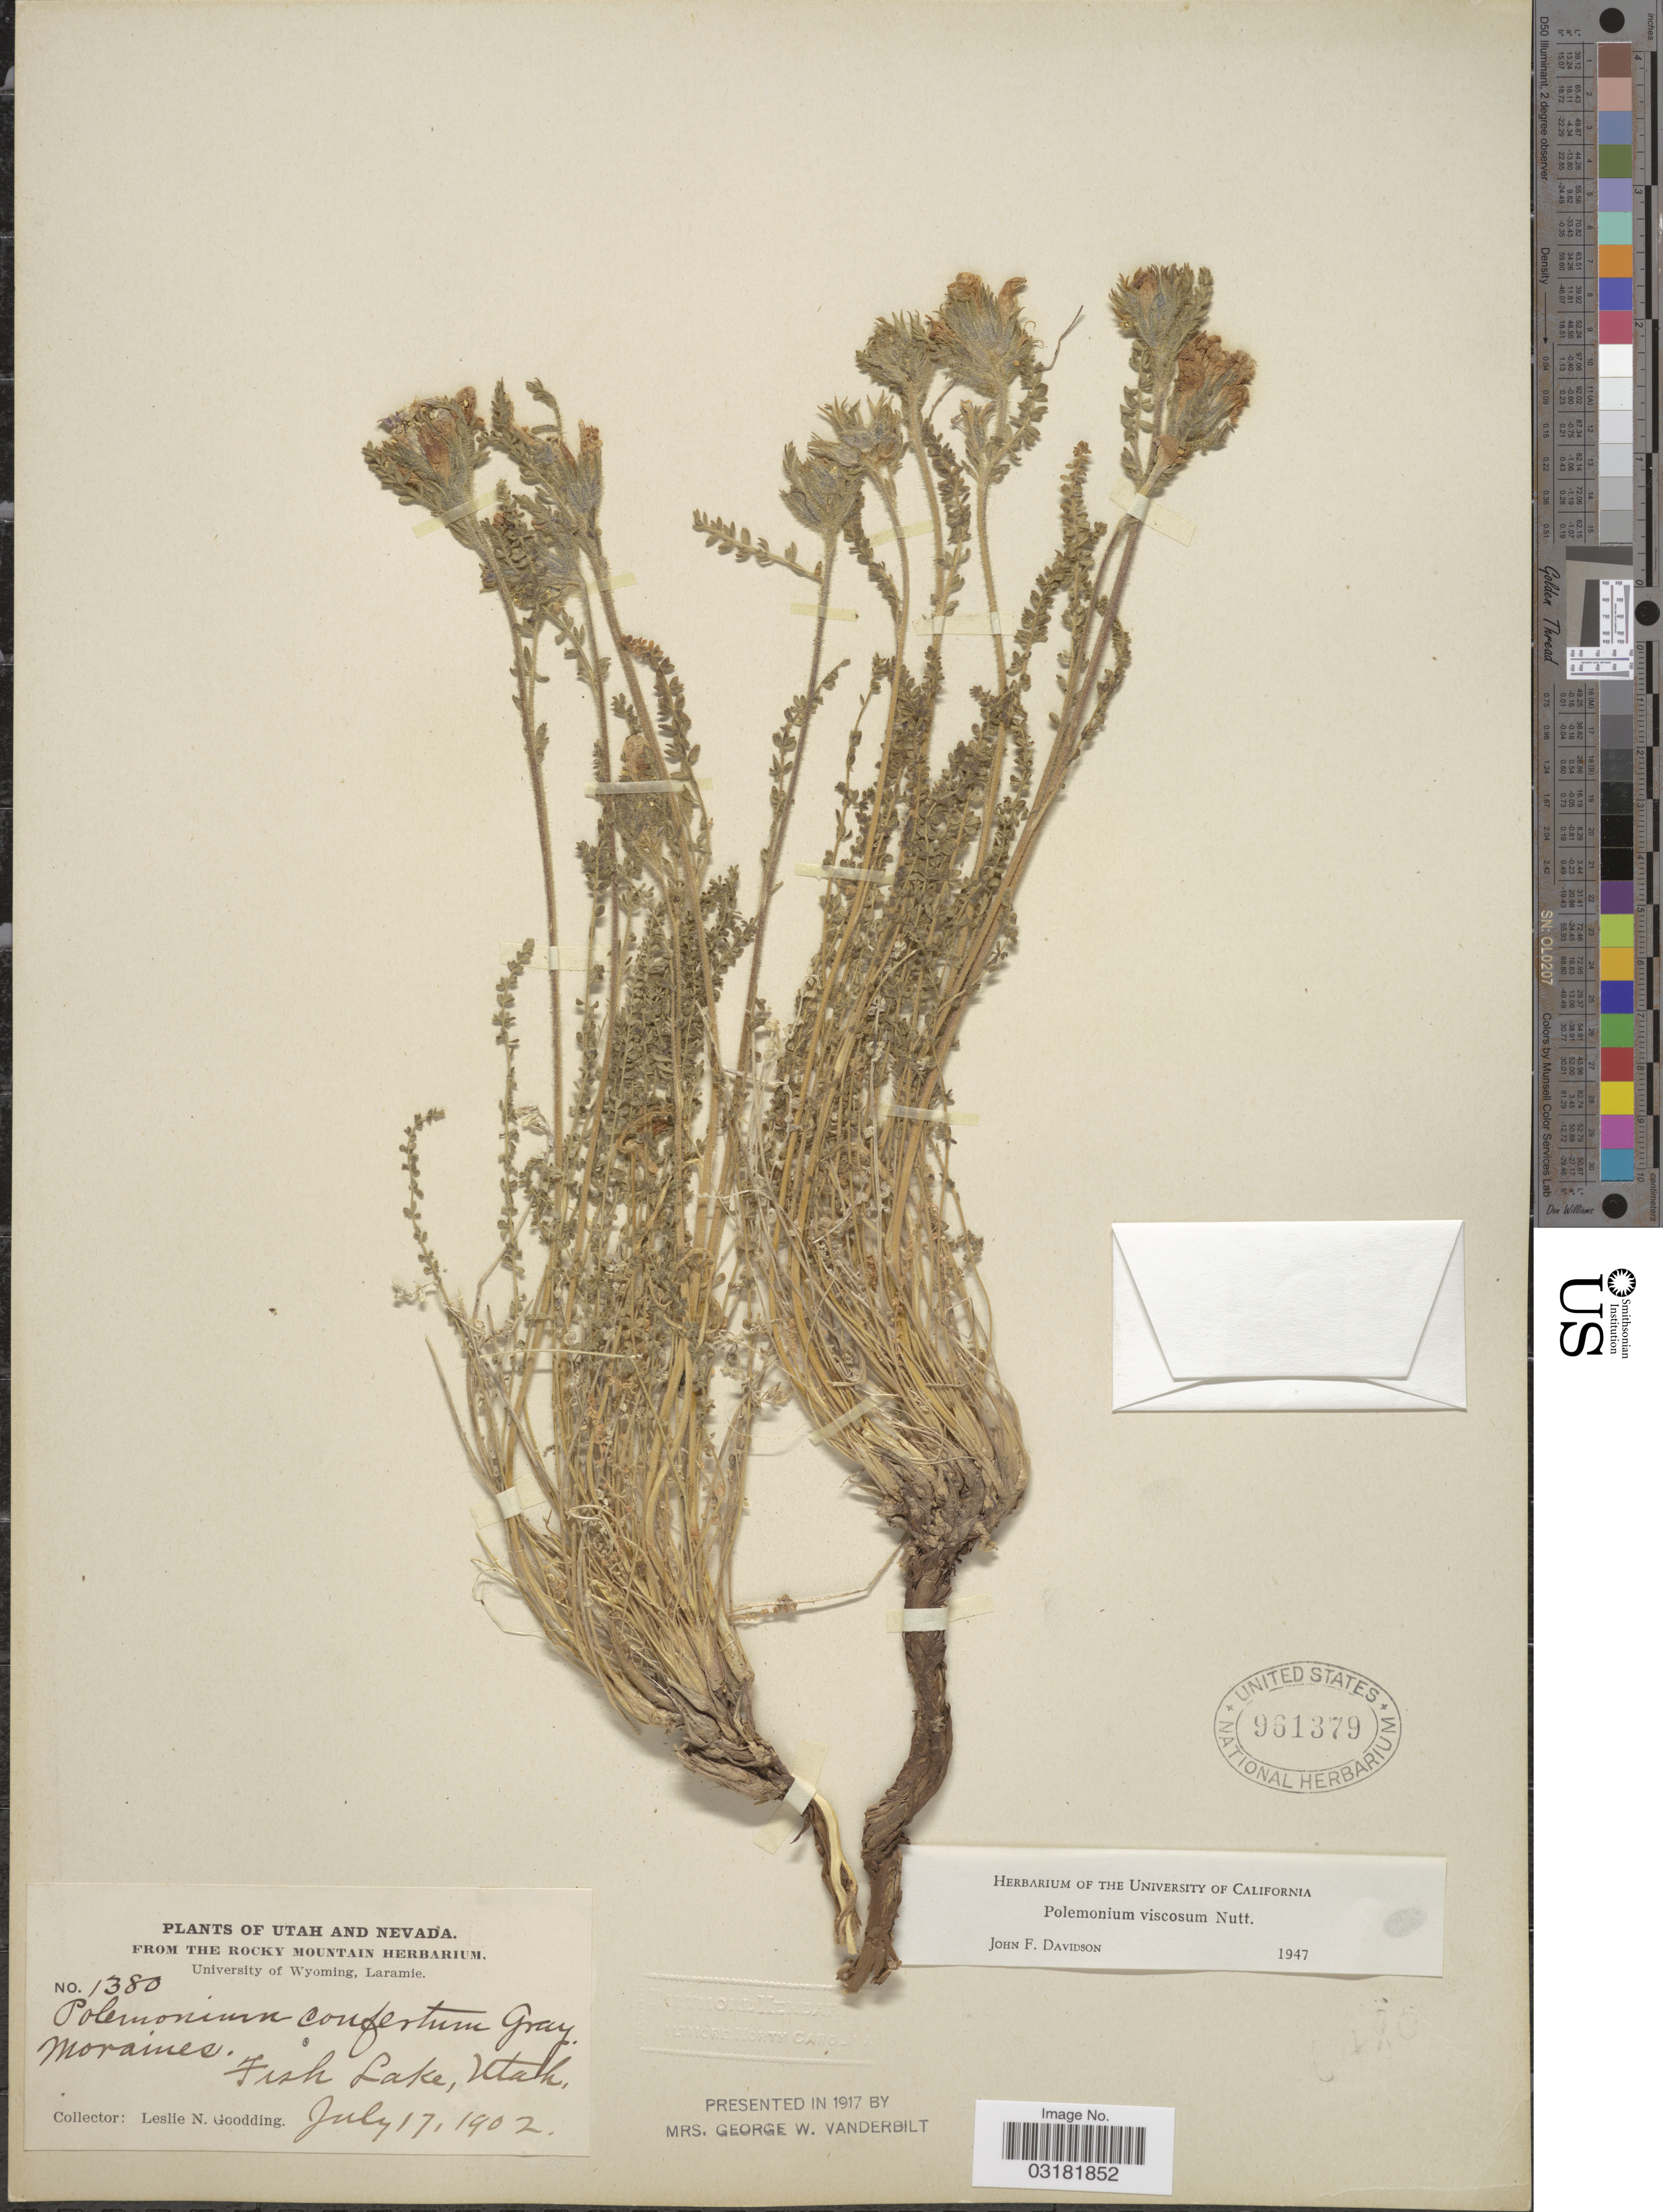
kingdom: Plantae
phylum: Tracheophyta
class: Magnoliopsida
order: Ericales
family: Polemoniaceae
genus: Polemonium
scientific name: Polemonium viscosum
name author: Nutt.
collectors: L. N. Goodding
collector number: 1380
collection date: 1902-07-17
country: United States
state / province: Utah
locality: Fish Lake.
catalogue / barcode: US 961379